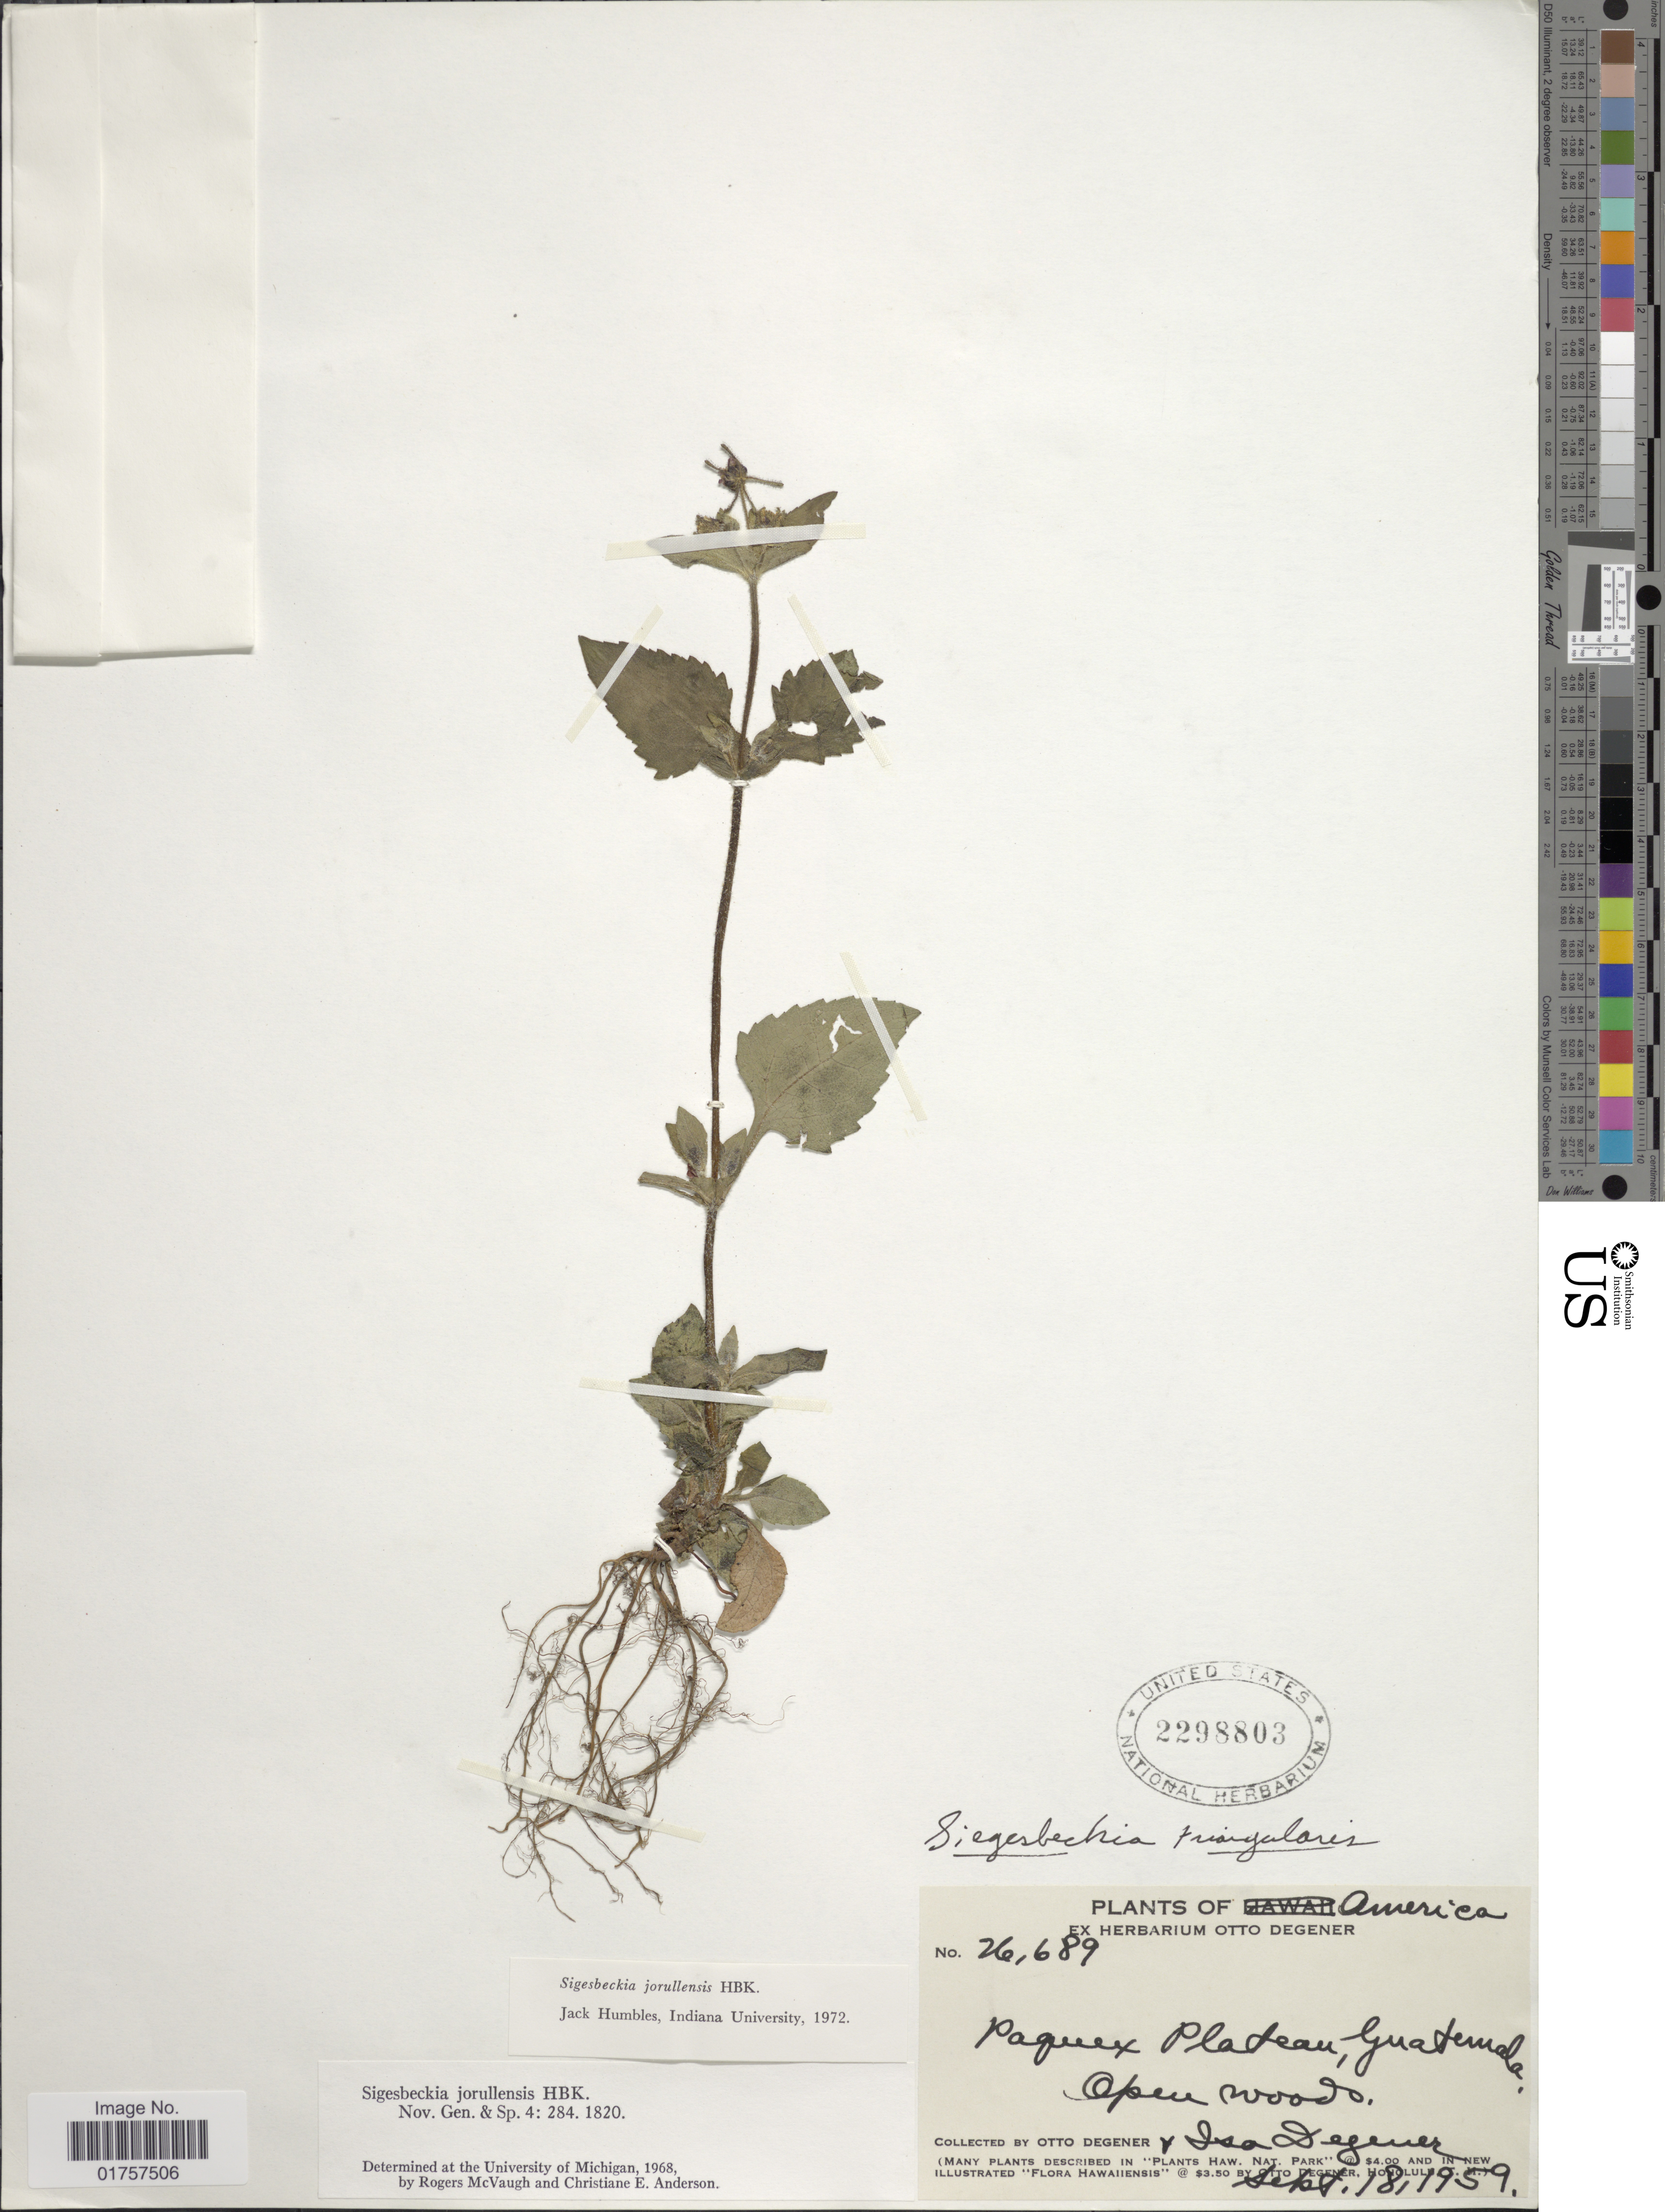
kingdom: Plantae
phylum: Tracheophyta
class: Magnoliopsida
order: Asterales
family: Asteraceae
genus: Sigesbeckia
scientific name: Sigesbeckia jorullensis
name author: Kunth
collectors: O. Degener & I. Degener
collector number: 26689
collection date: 1959-09-18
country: Guatemala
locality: Paquex Plateau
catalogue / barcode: US 2298803